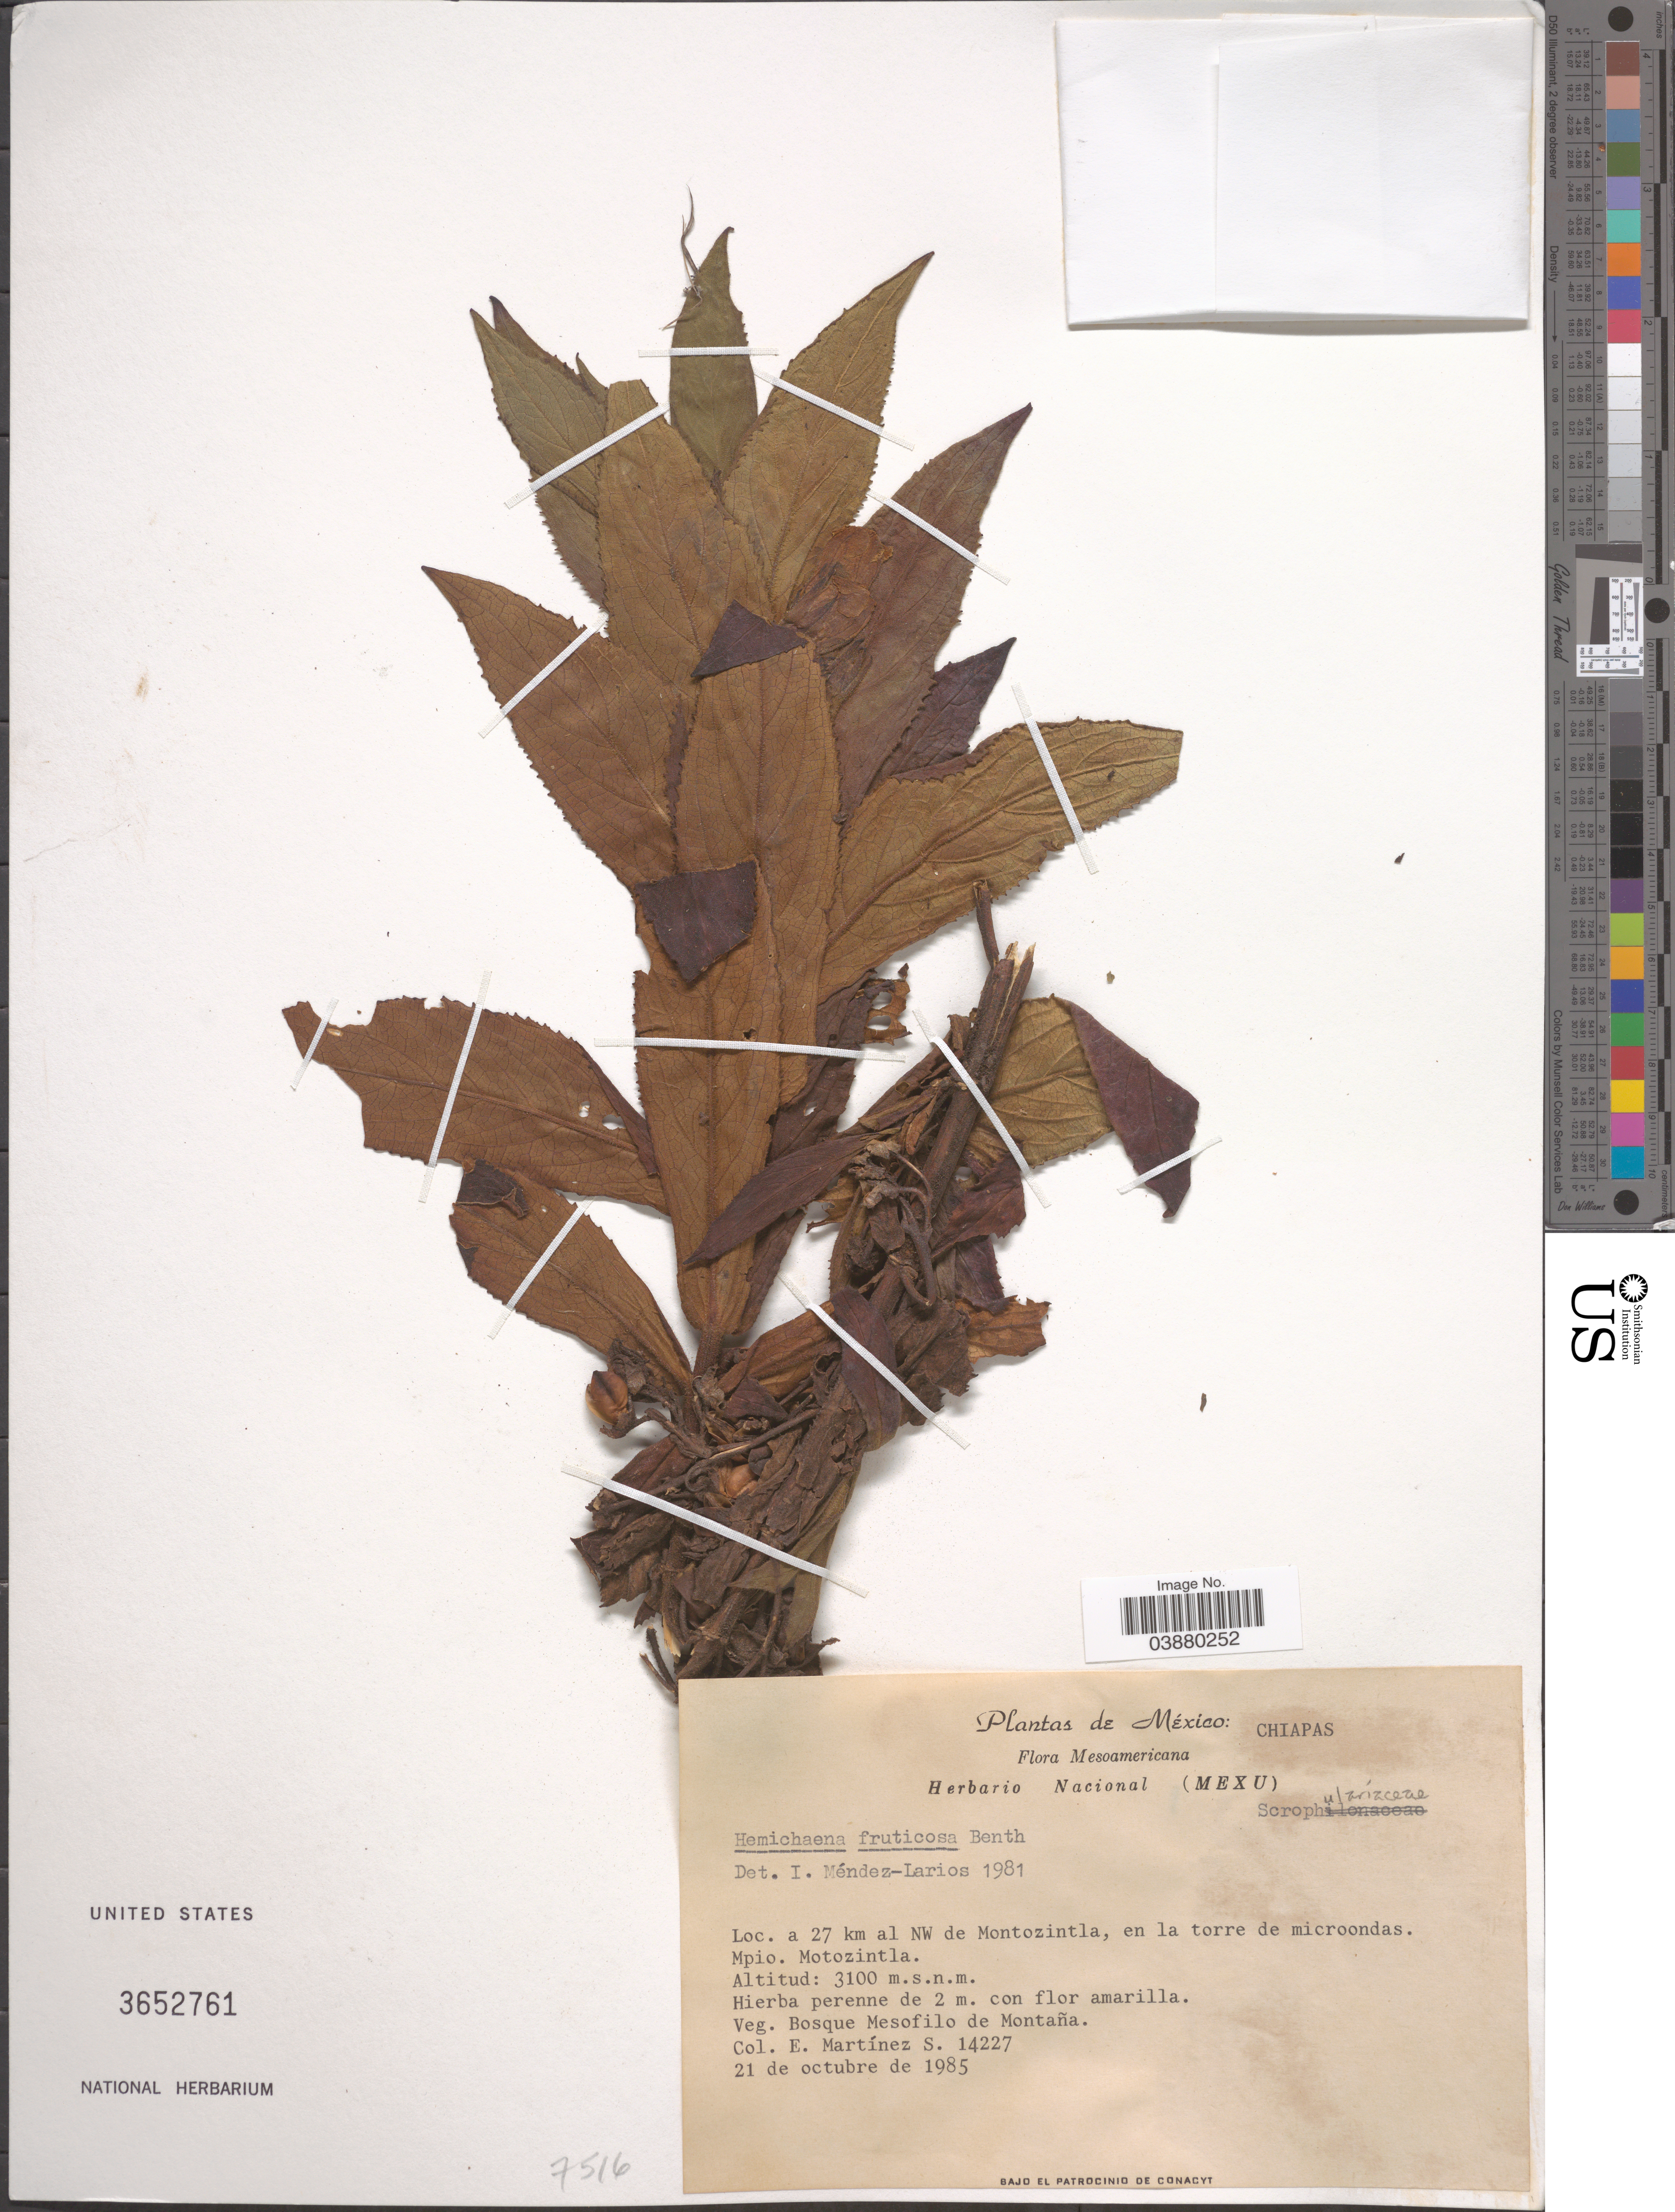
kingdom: Plantae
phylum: Tracheophyta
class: Magnoliopsida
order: Lamiales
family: Phrymaceae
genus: Hemichaena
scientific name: Hemichaena fruticosa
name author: Benth.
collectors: E. M. Martínez S.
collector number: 14227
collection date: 1985-10-21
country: Mexico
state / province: Chiapas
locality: Mesoamericana. A 27 km al NW de Montozintla, en la torre de microondas. Mpio. Motozintla.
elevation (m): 3100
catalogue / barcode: US 3652761